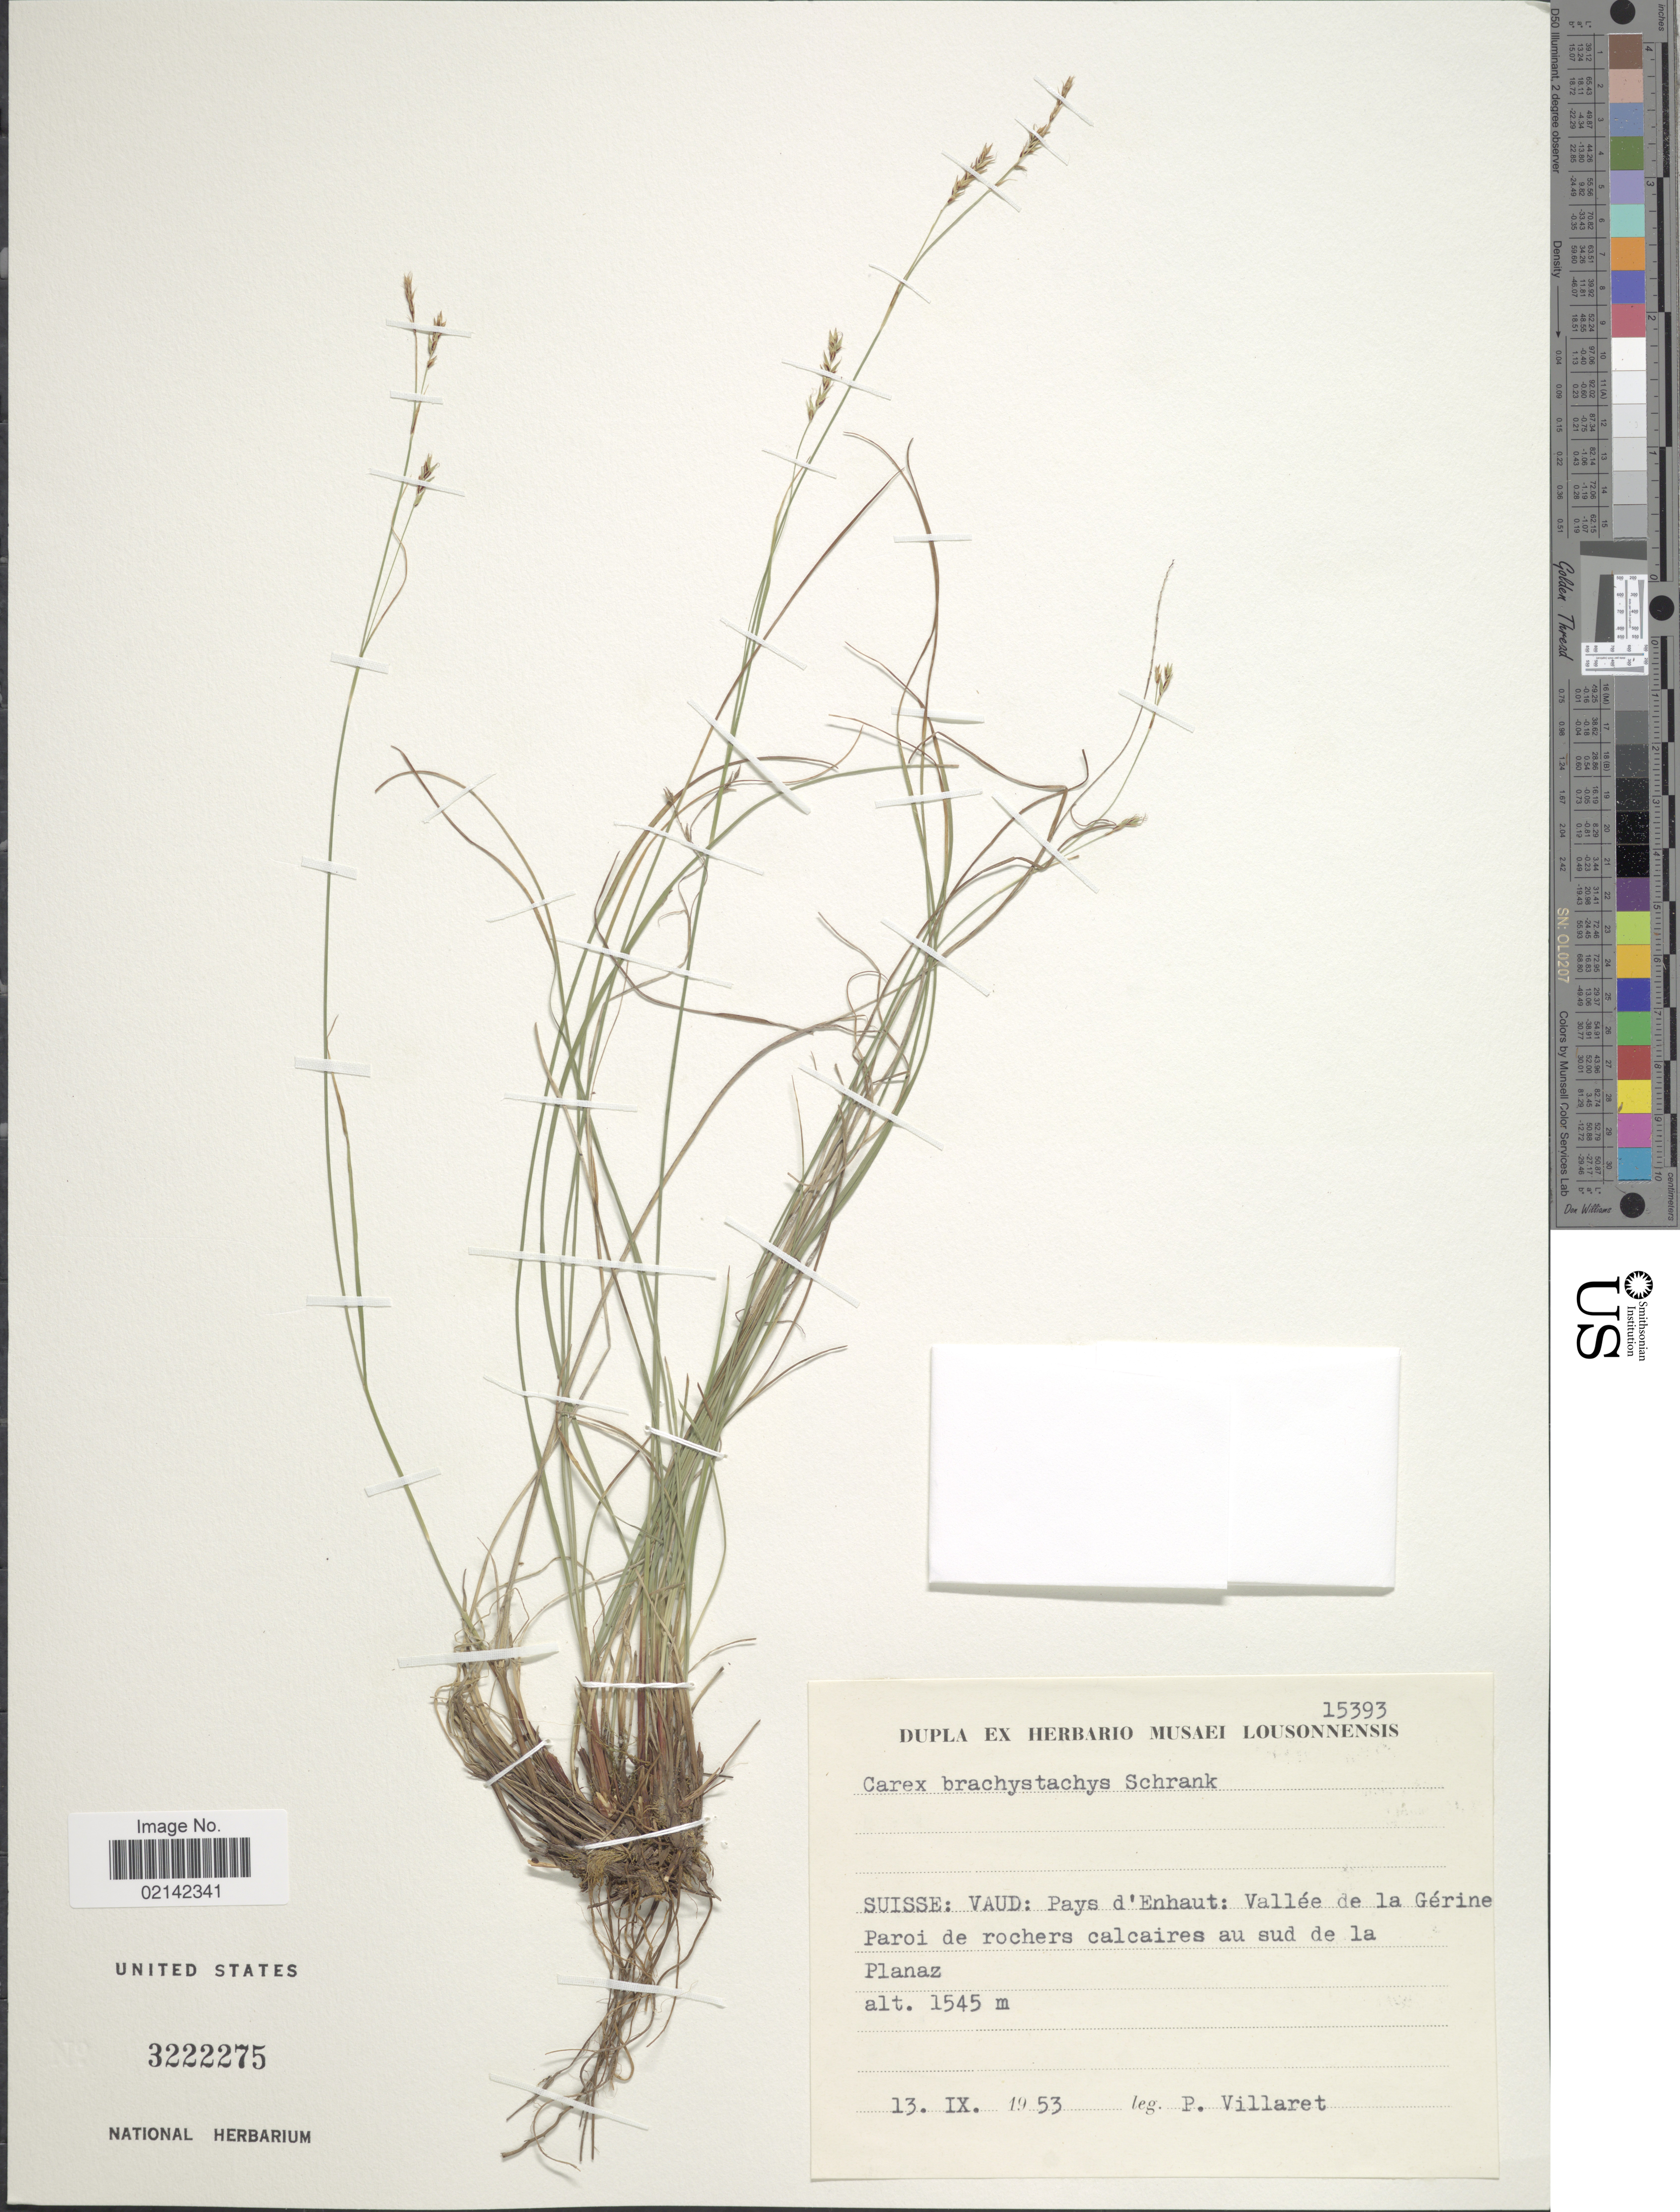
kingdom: Plantae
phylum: Tracheophyta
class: Liliopsida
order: Poales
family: Cyperaceae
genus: Carex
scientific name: Carex brachystachys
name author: Schrank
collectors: P. Villaret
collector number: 15393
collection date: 1953-09-13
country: Switzerland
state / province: Vaud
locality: Suisse: Pays d'Enhaut: Vallée de la Gérine. Paroi de rochers calcaires au sud de la Planaz.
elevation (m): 1545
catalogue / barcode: US 3222275